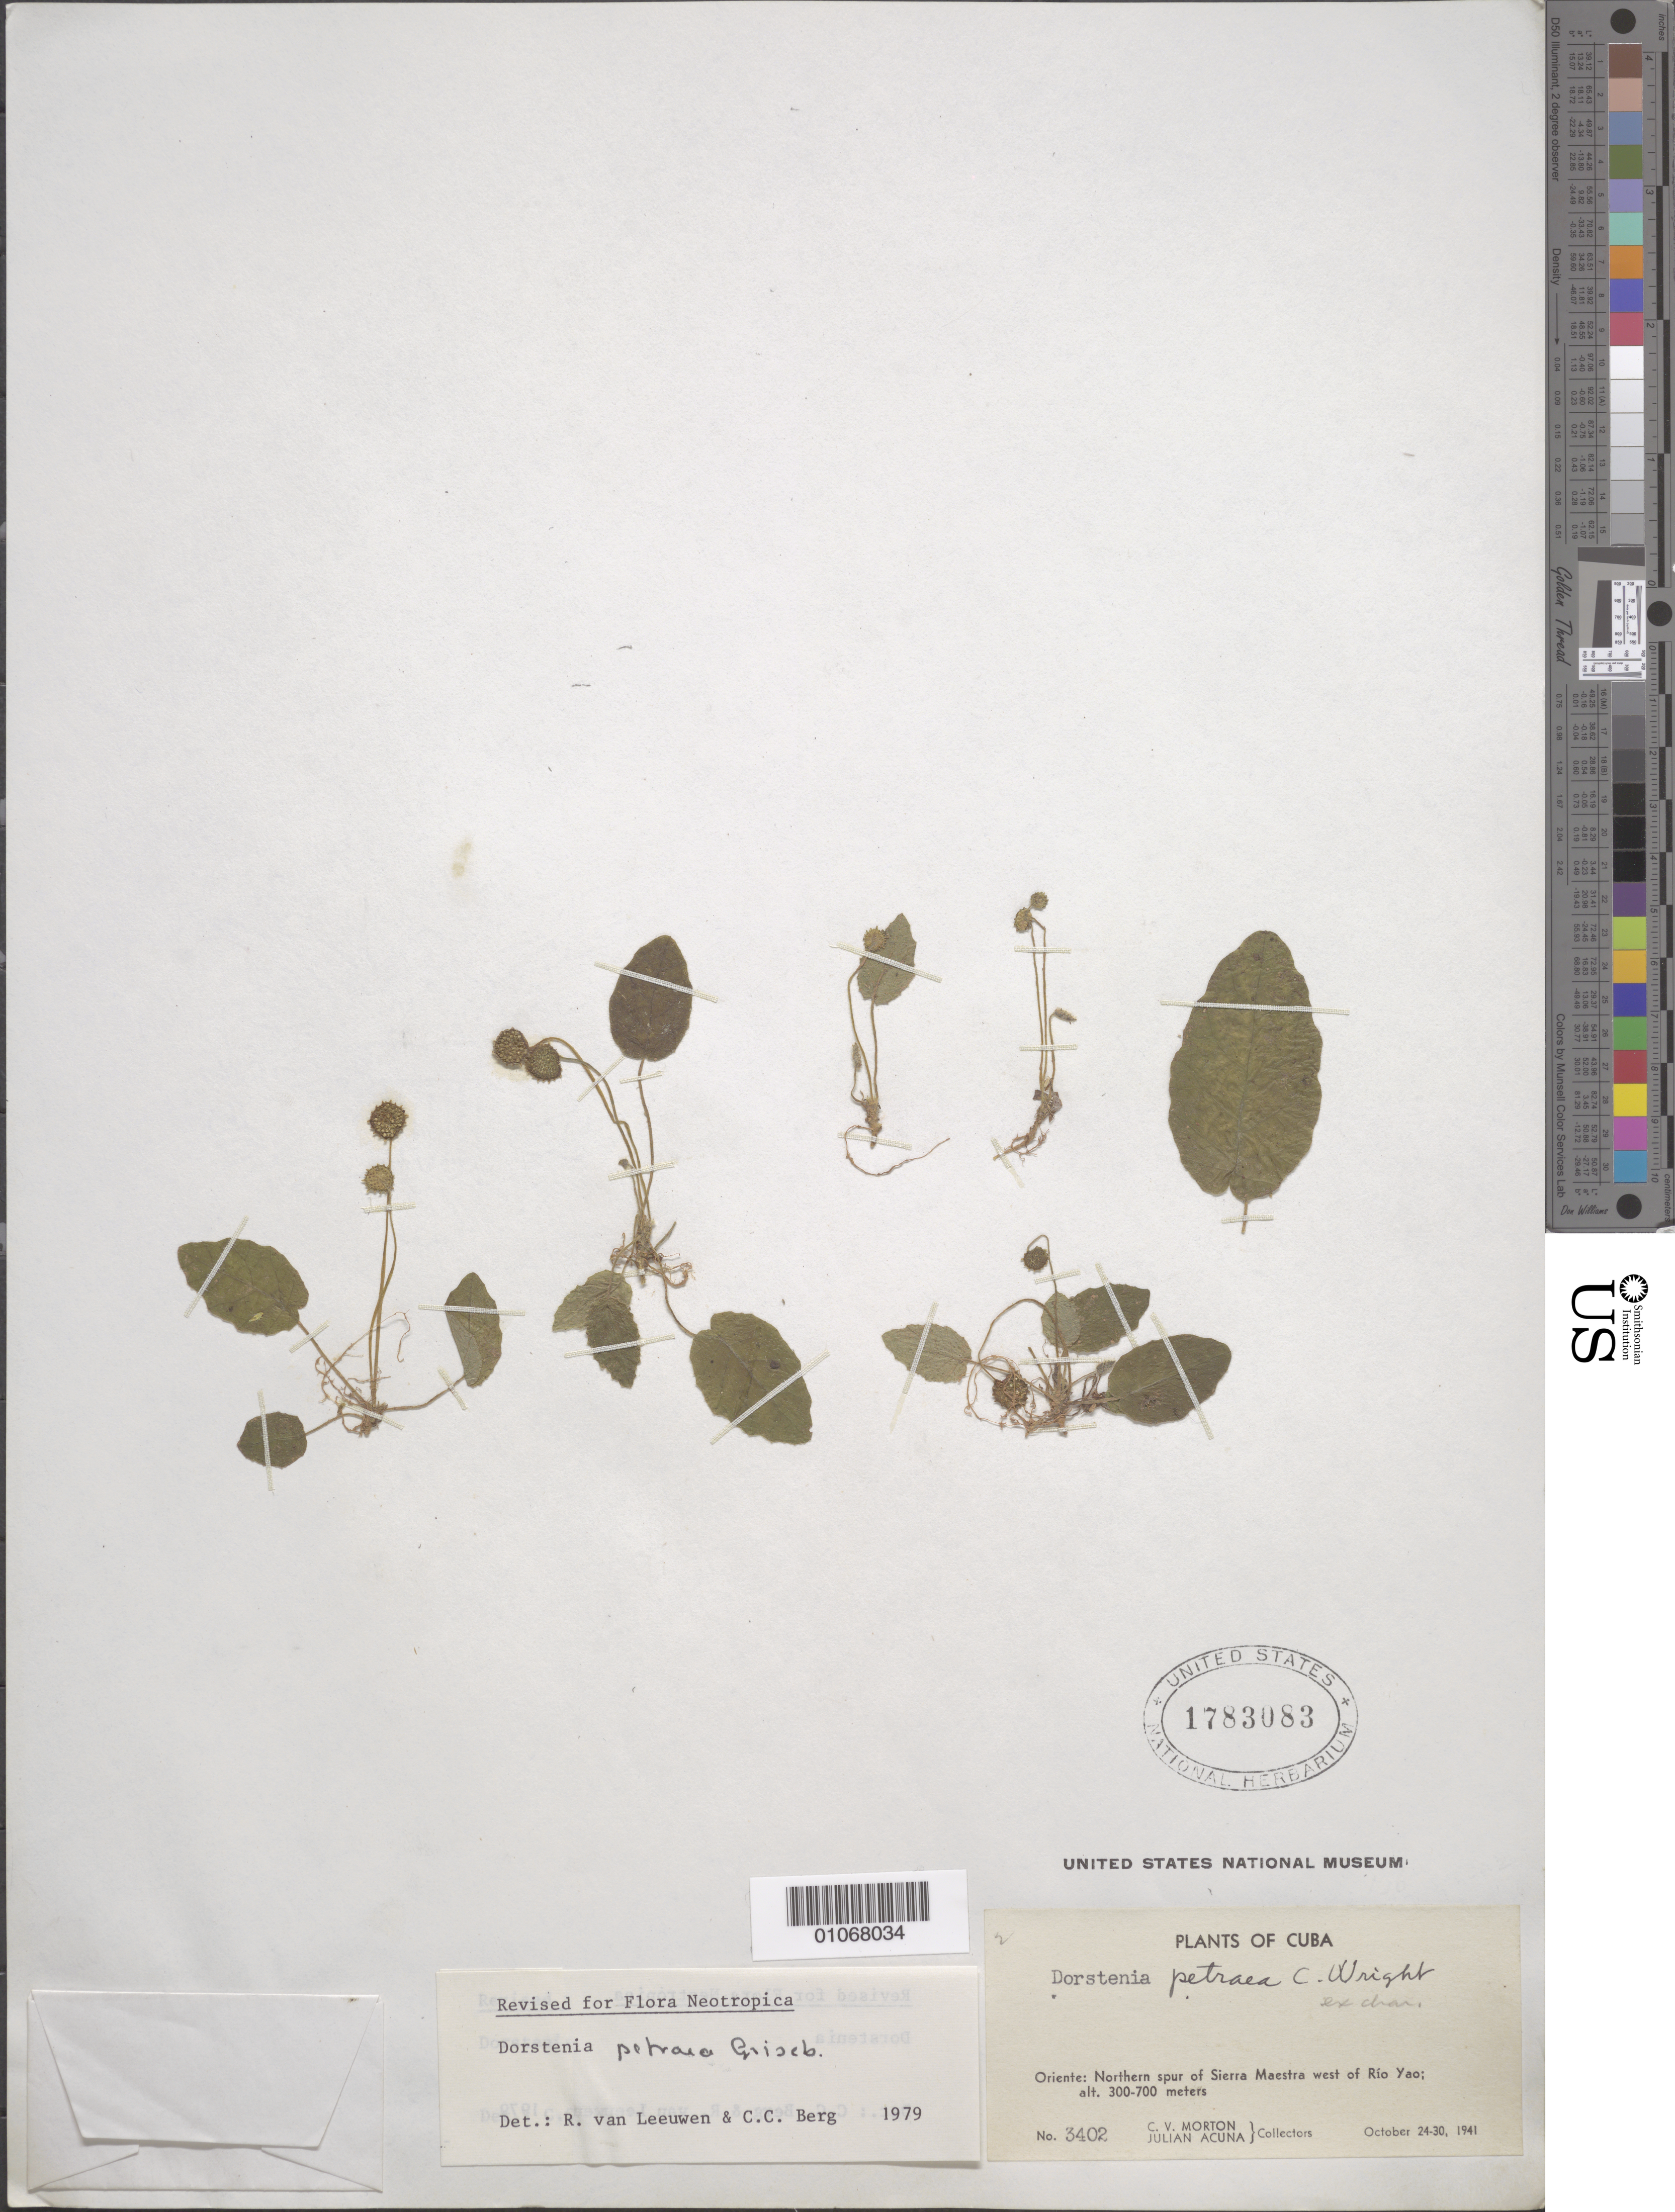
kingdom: Plantae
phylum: Tracheophyta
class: Magnoliopsida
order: Rosales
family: Moraceae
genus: Dorstenia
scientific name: Dorstenia petraea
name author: C. Wright ex Griseb.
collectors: C. V. Morton & J. Acuña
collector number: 3402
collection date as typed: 24 Oct 1941 to 30 Oct 1941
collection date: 1941-10-24/1941-10-30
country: Cuba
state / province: Oriente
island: Cuba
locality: Northern spur of Sierra Maestra west of Rio Yao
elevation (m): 300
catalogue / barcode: US 1783083